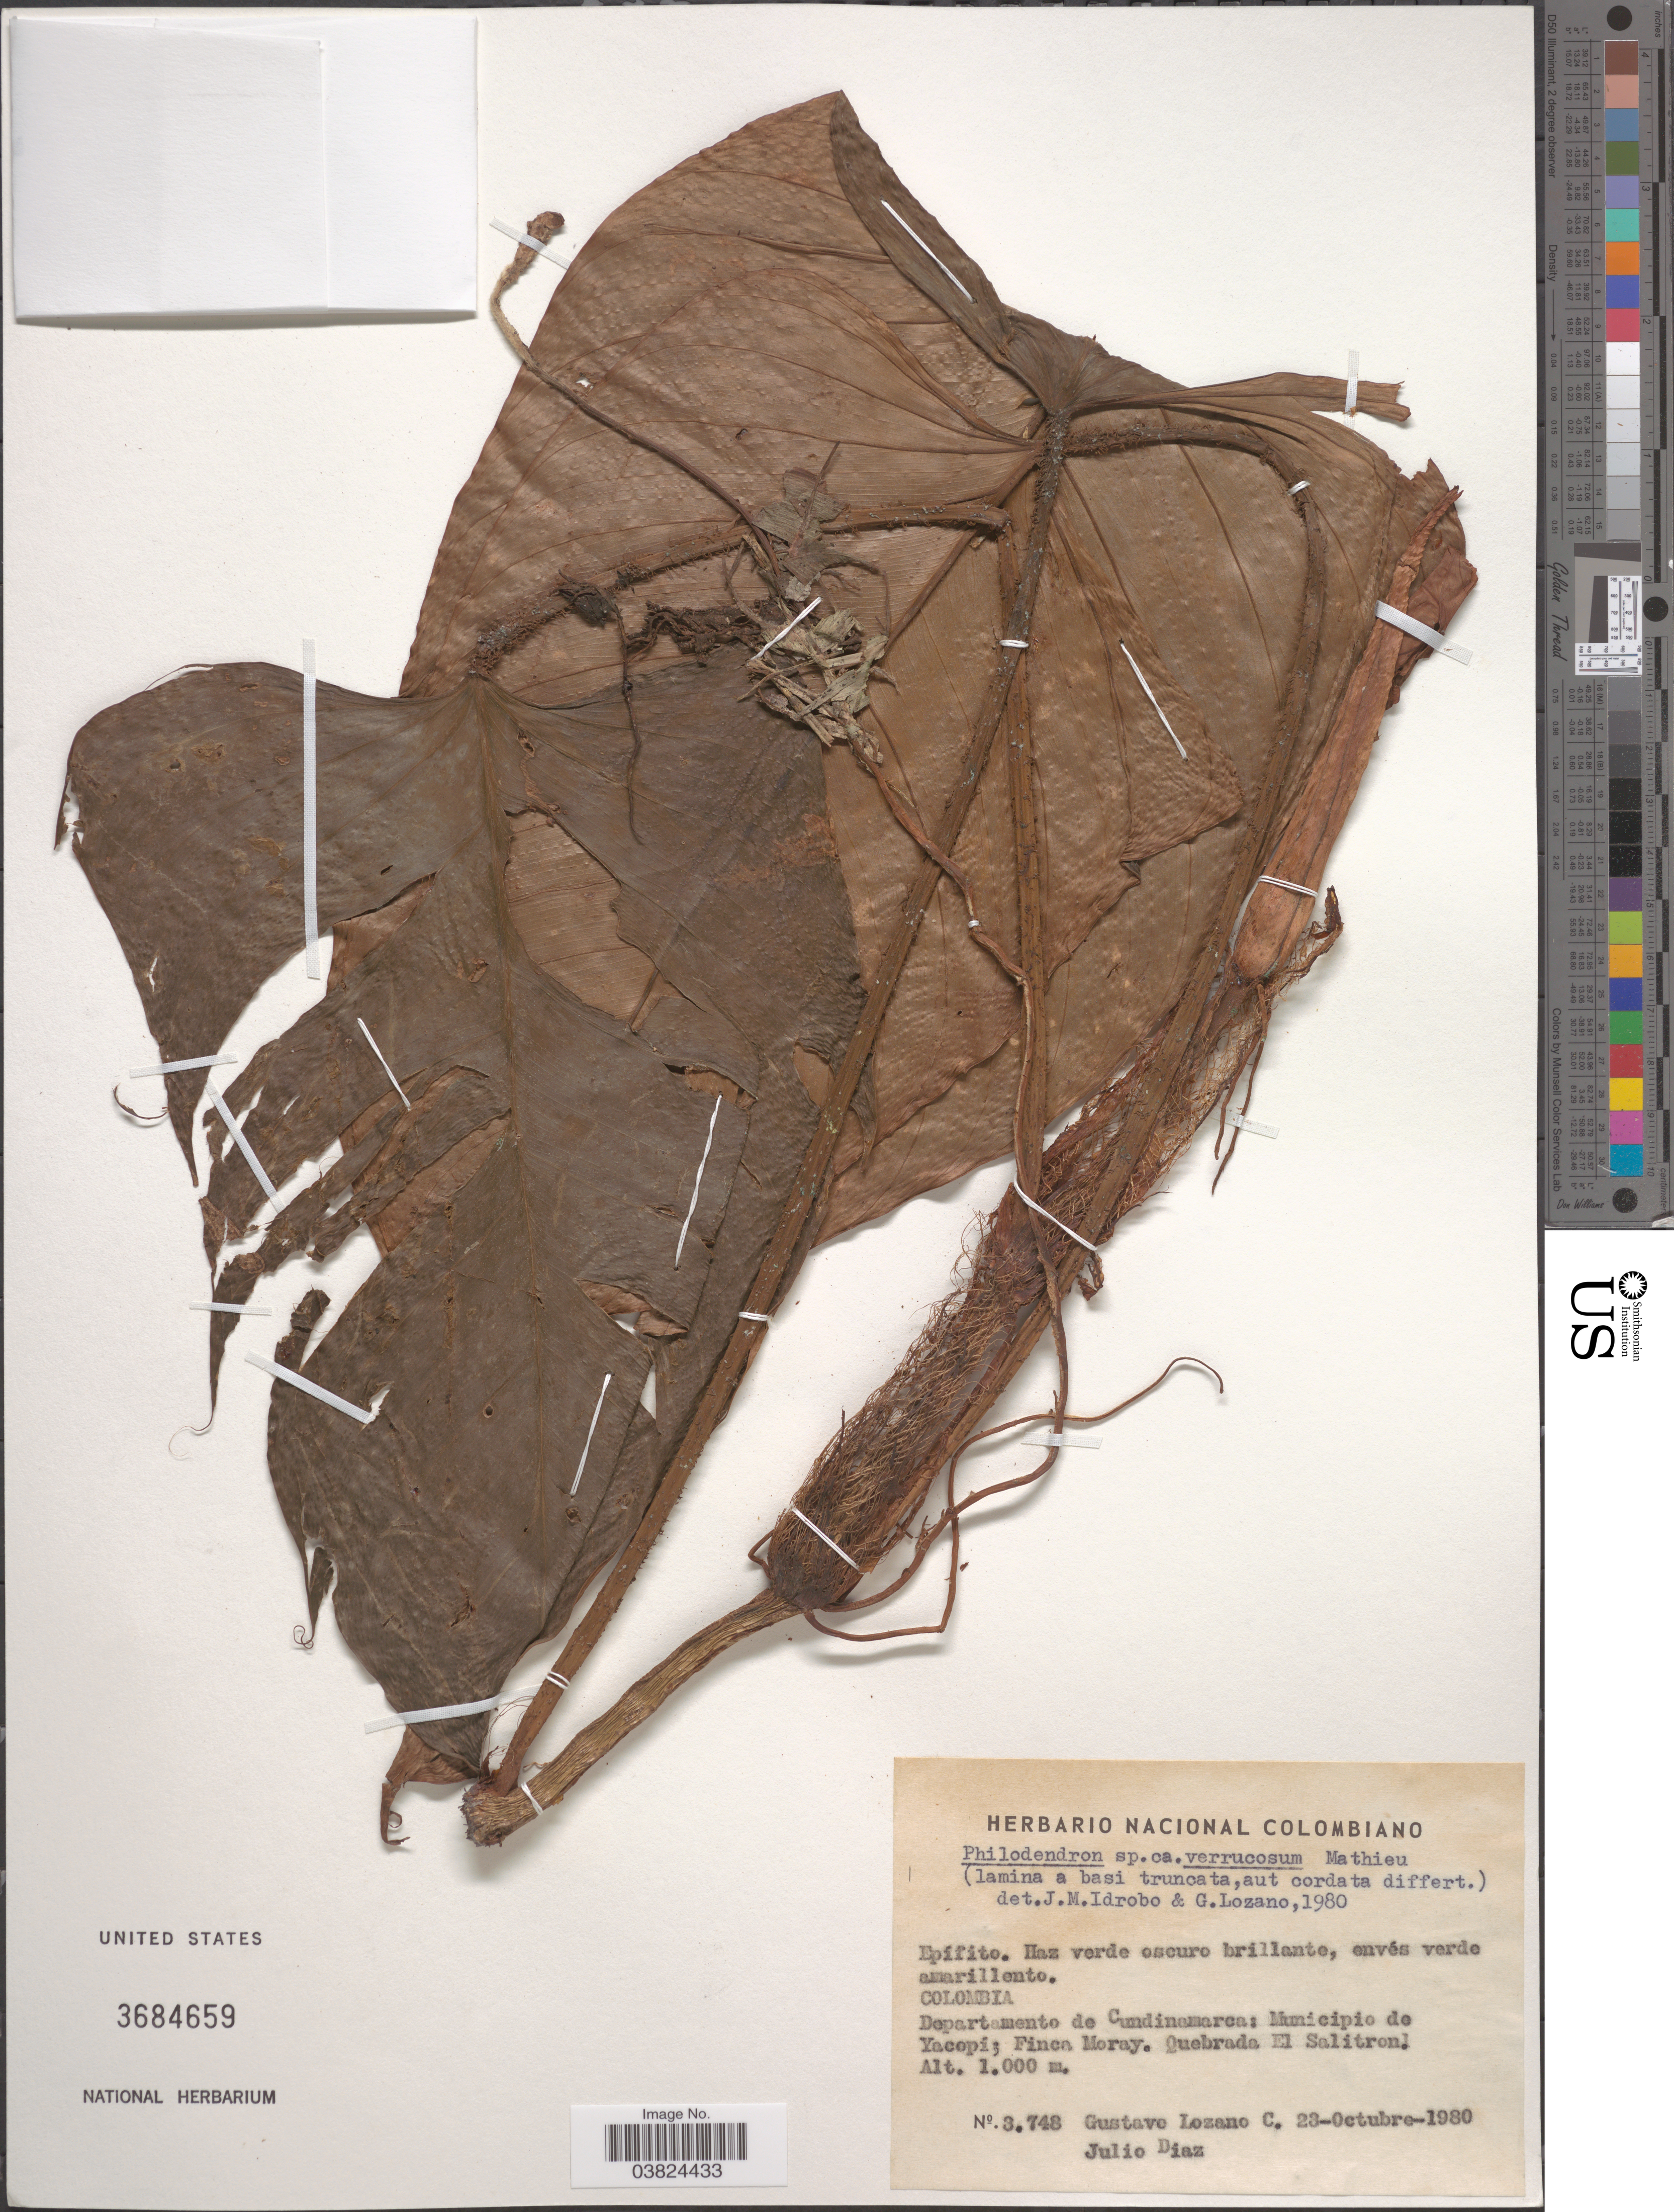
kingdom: Plantae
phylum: Tracheophyta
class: Liliopsida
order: Alismatales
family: Araceae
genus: Philodendron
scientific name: Philodendron verrucosum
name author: L. Mathieu ex Schott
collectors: G. Lozano-Contreras & J. Diaz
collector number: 3748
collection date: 1980-10-23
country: Colombia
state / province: Cundinamarca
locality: Departamento de Cundinamarca: Municipio de Yacopi; Finca Moray. Quebrada El Salitron.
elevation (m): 1000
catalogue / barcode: US 3684659